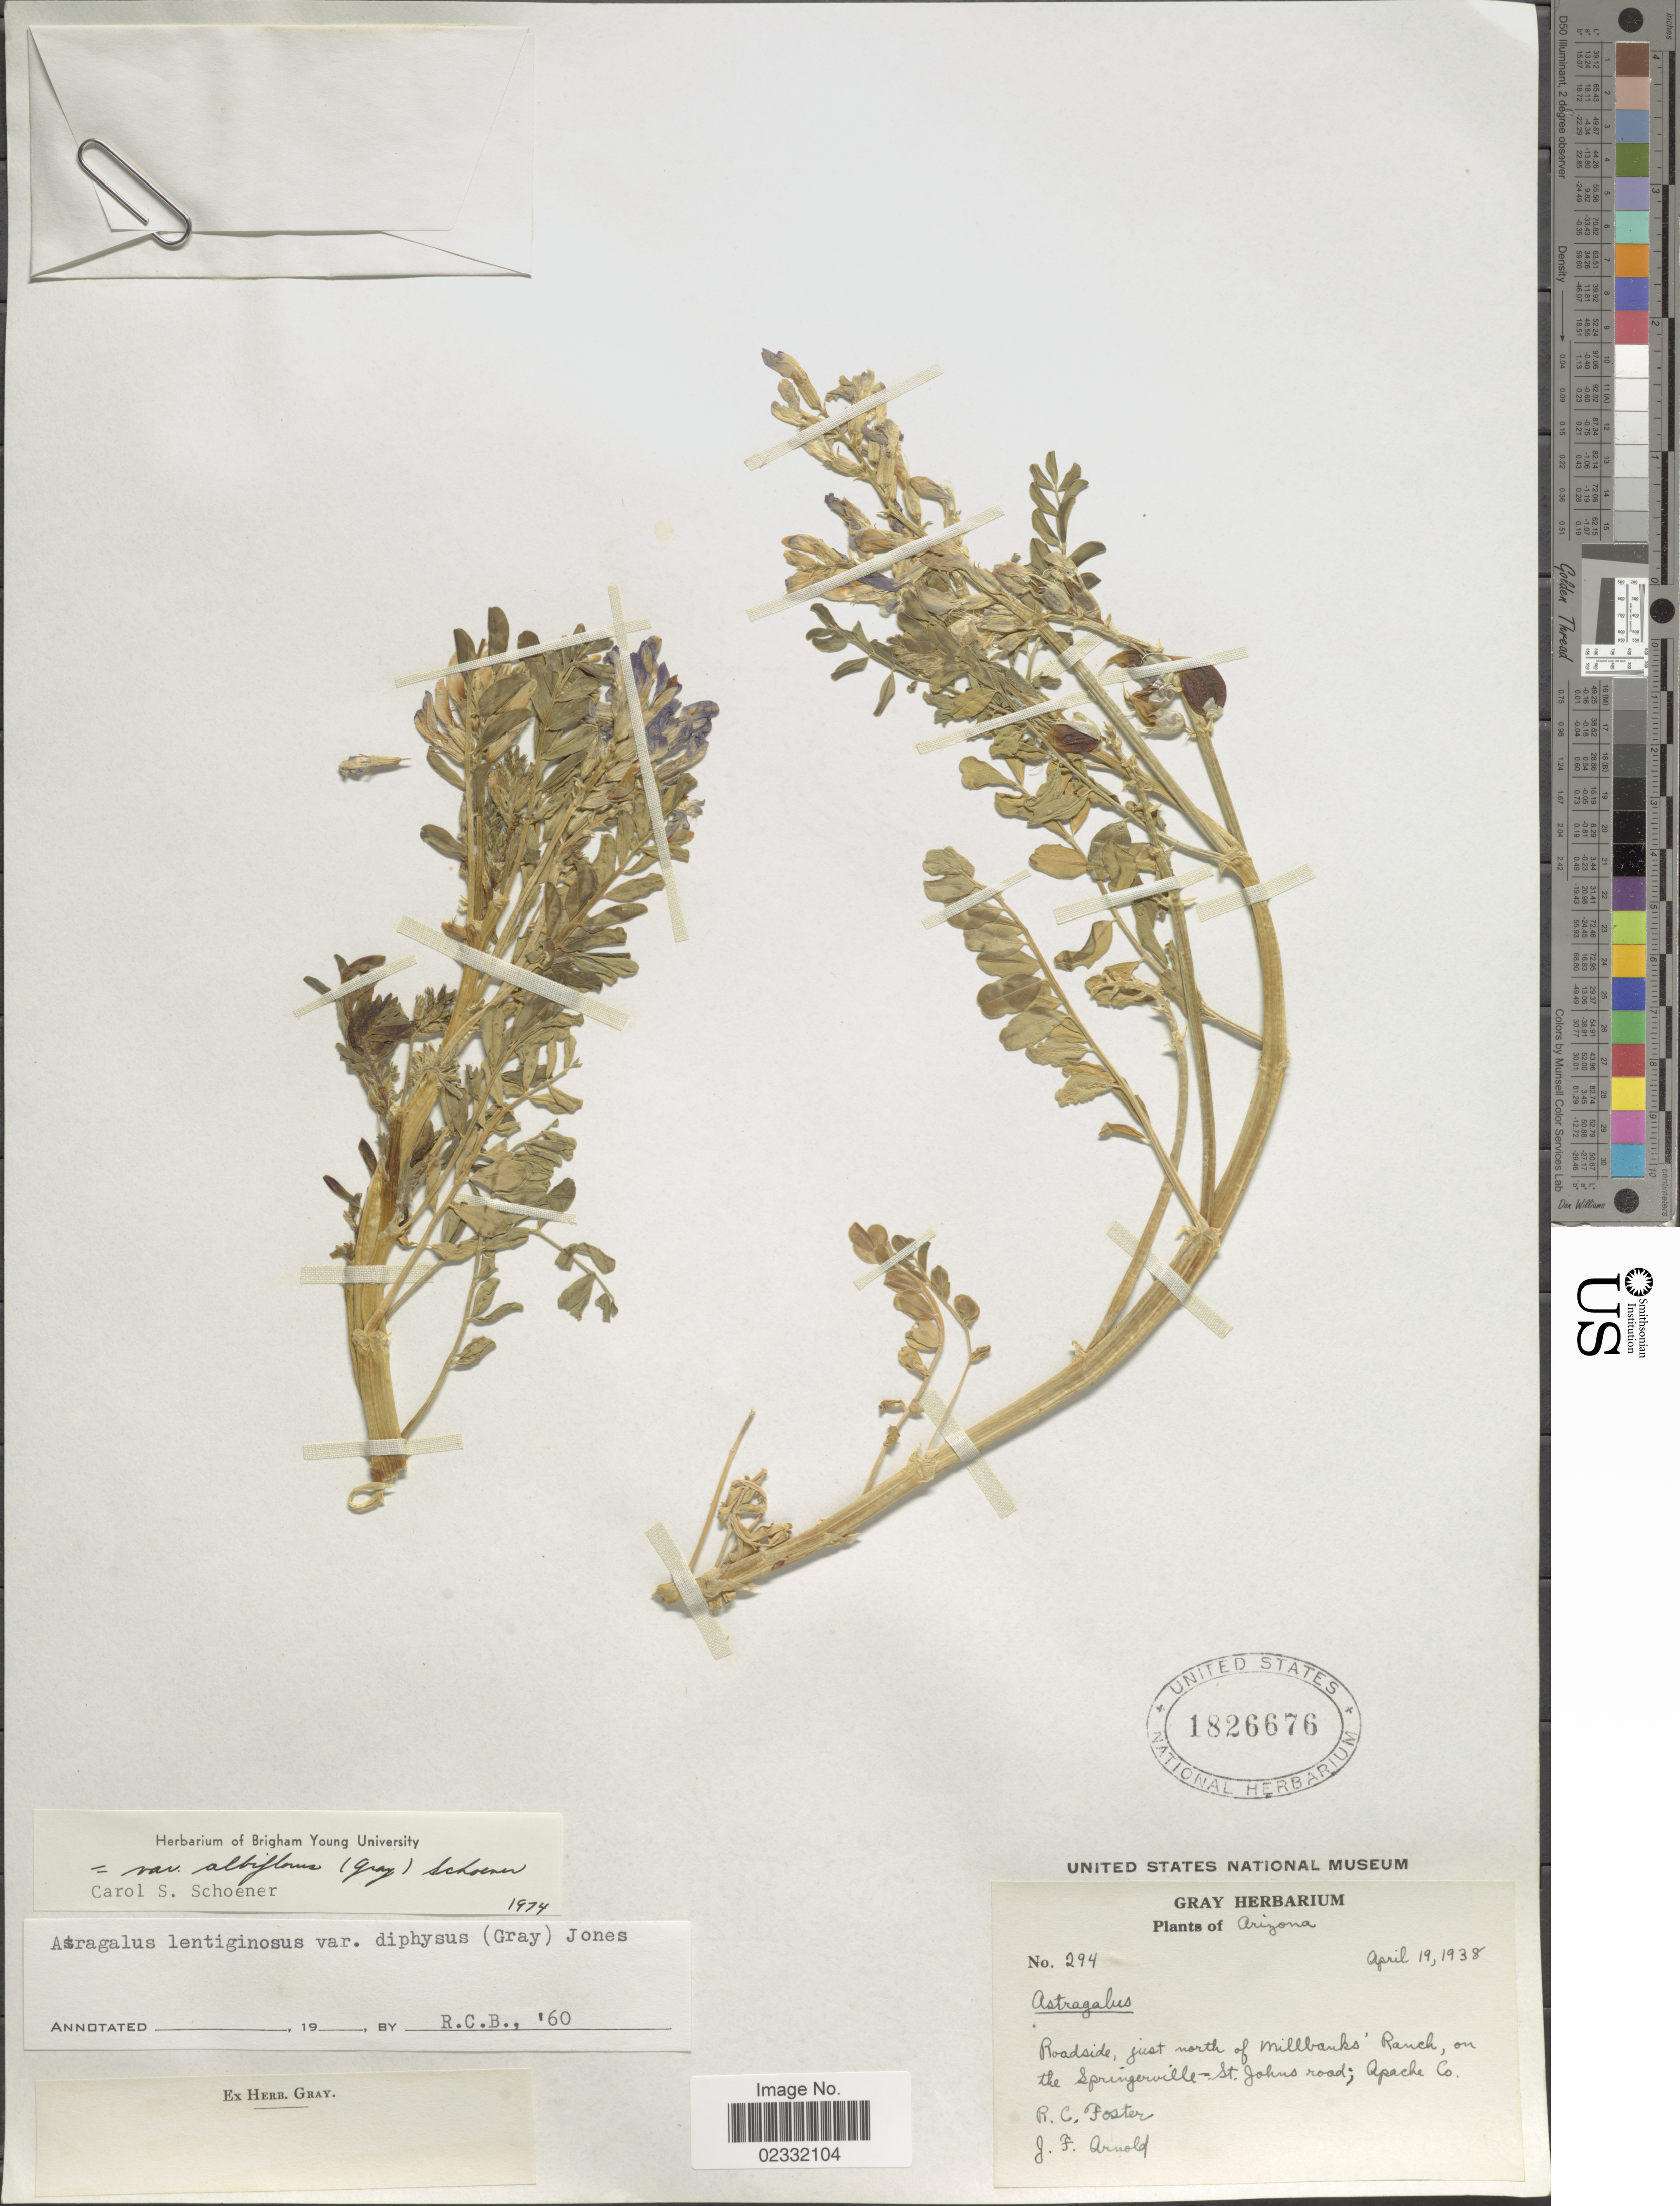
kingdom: Plantae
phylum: Tracheophyta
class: Magnoliopsida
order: Fabales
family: Fabaceae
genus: Astragalus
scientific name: Astragalus lentiginosus var. albiflorus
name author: (A. Gray) Schoener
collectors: R. C. Foster & J. F. Arnold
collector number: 294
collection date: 1938-04-19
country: United States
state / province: Arizona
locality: Roadside, just north of Millbank's Ranch, on the Springerville - St. Johns road; Apache Co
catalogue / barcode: US 1826676